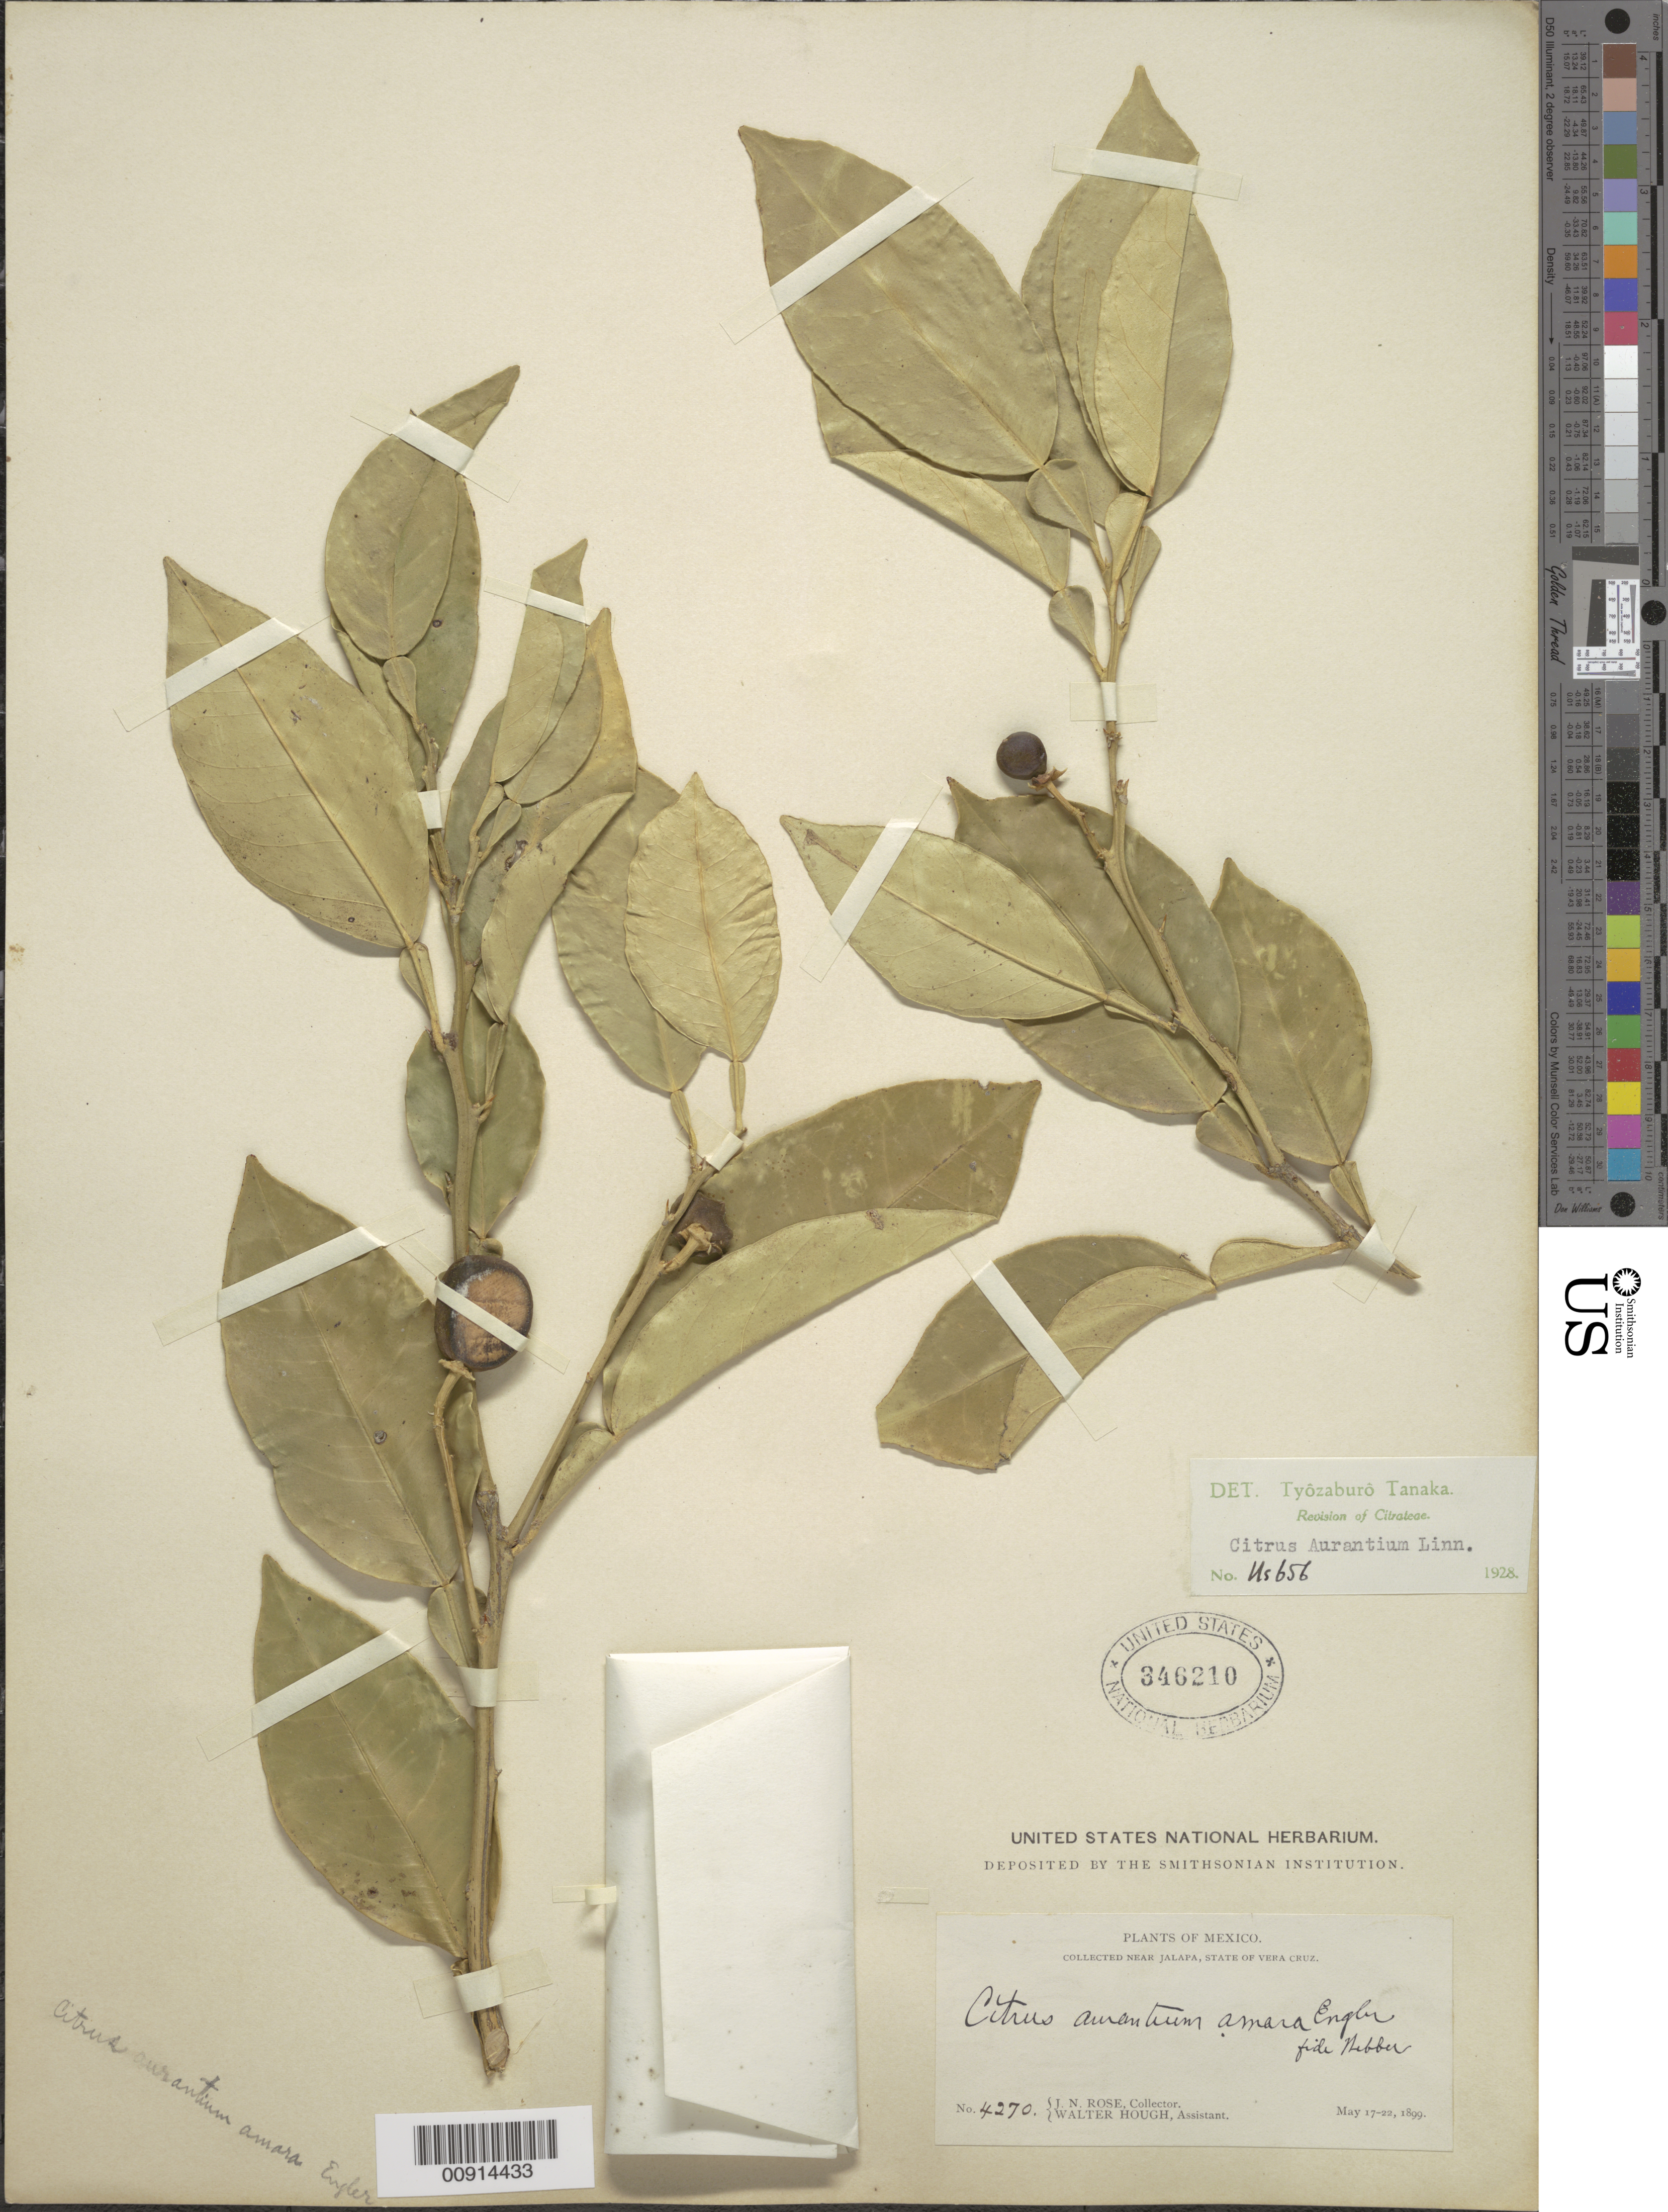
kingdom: Plantae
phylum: Tracheophyta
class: Magnoliopsida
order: Sapindales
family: Rutaceae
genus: Citrus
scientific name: Citrus x aurantium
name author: L.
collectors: J. N. Rose & W. Hough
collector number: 4270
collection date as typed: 17 May 1899 to 22 May 1899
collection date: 1899-05-17/1899-05-22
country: Mexico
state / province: Veracruz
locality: Near Jalapa, State of Veracruz.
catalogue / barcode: US 346210